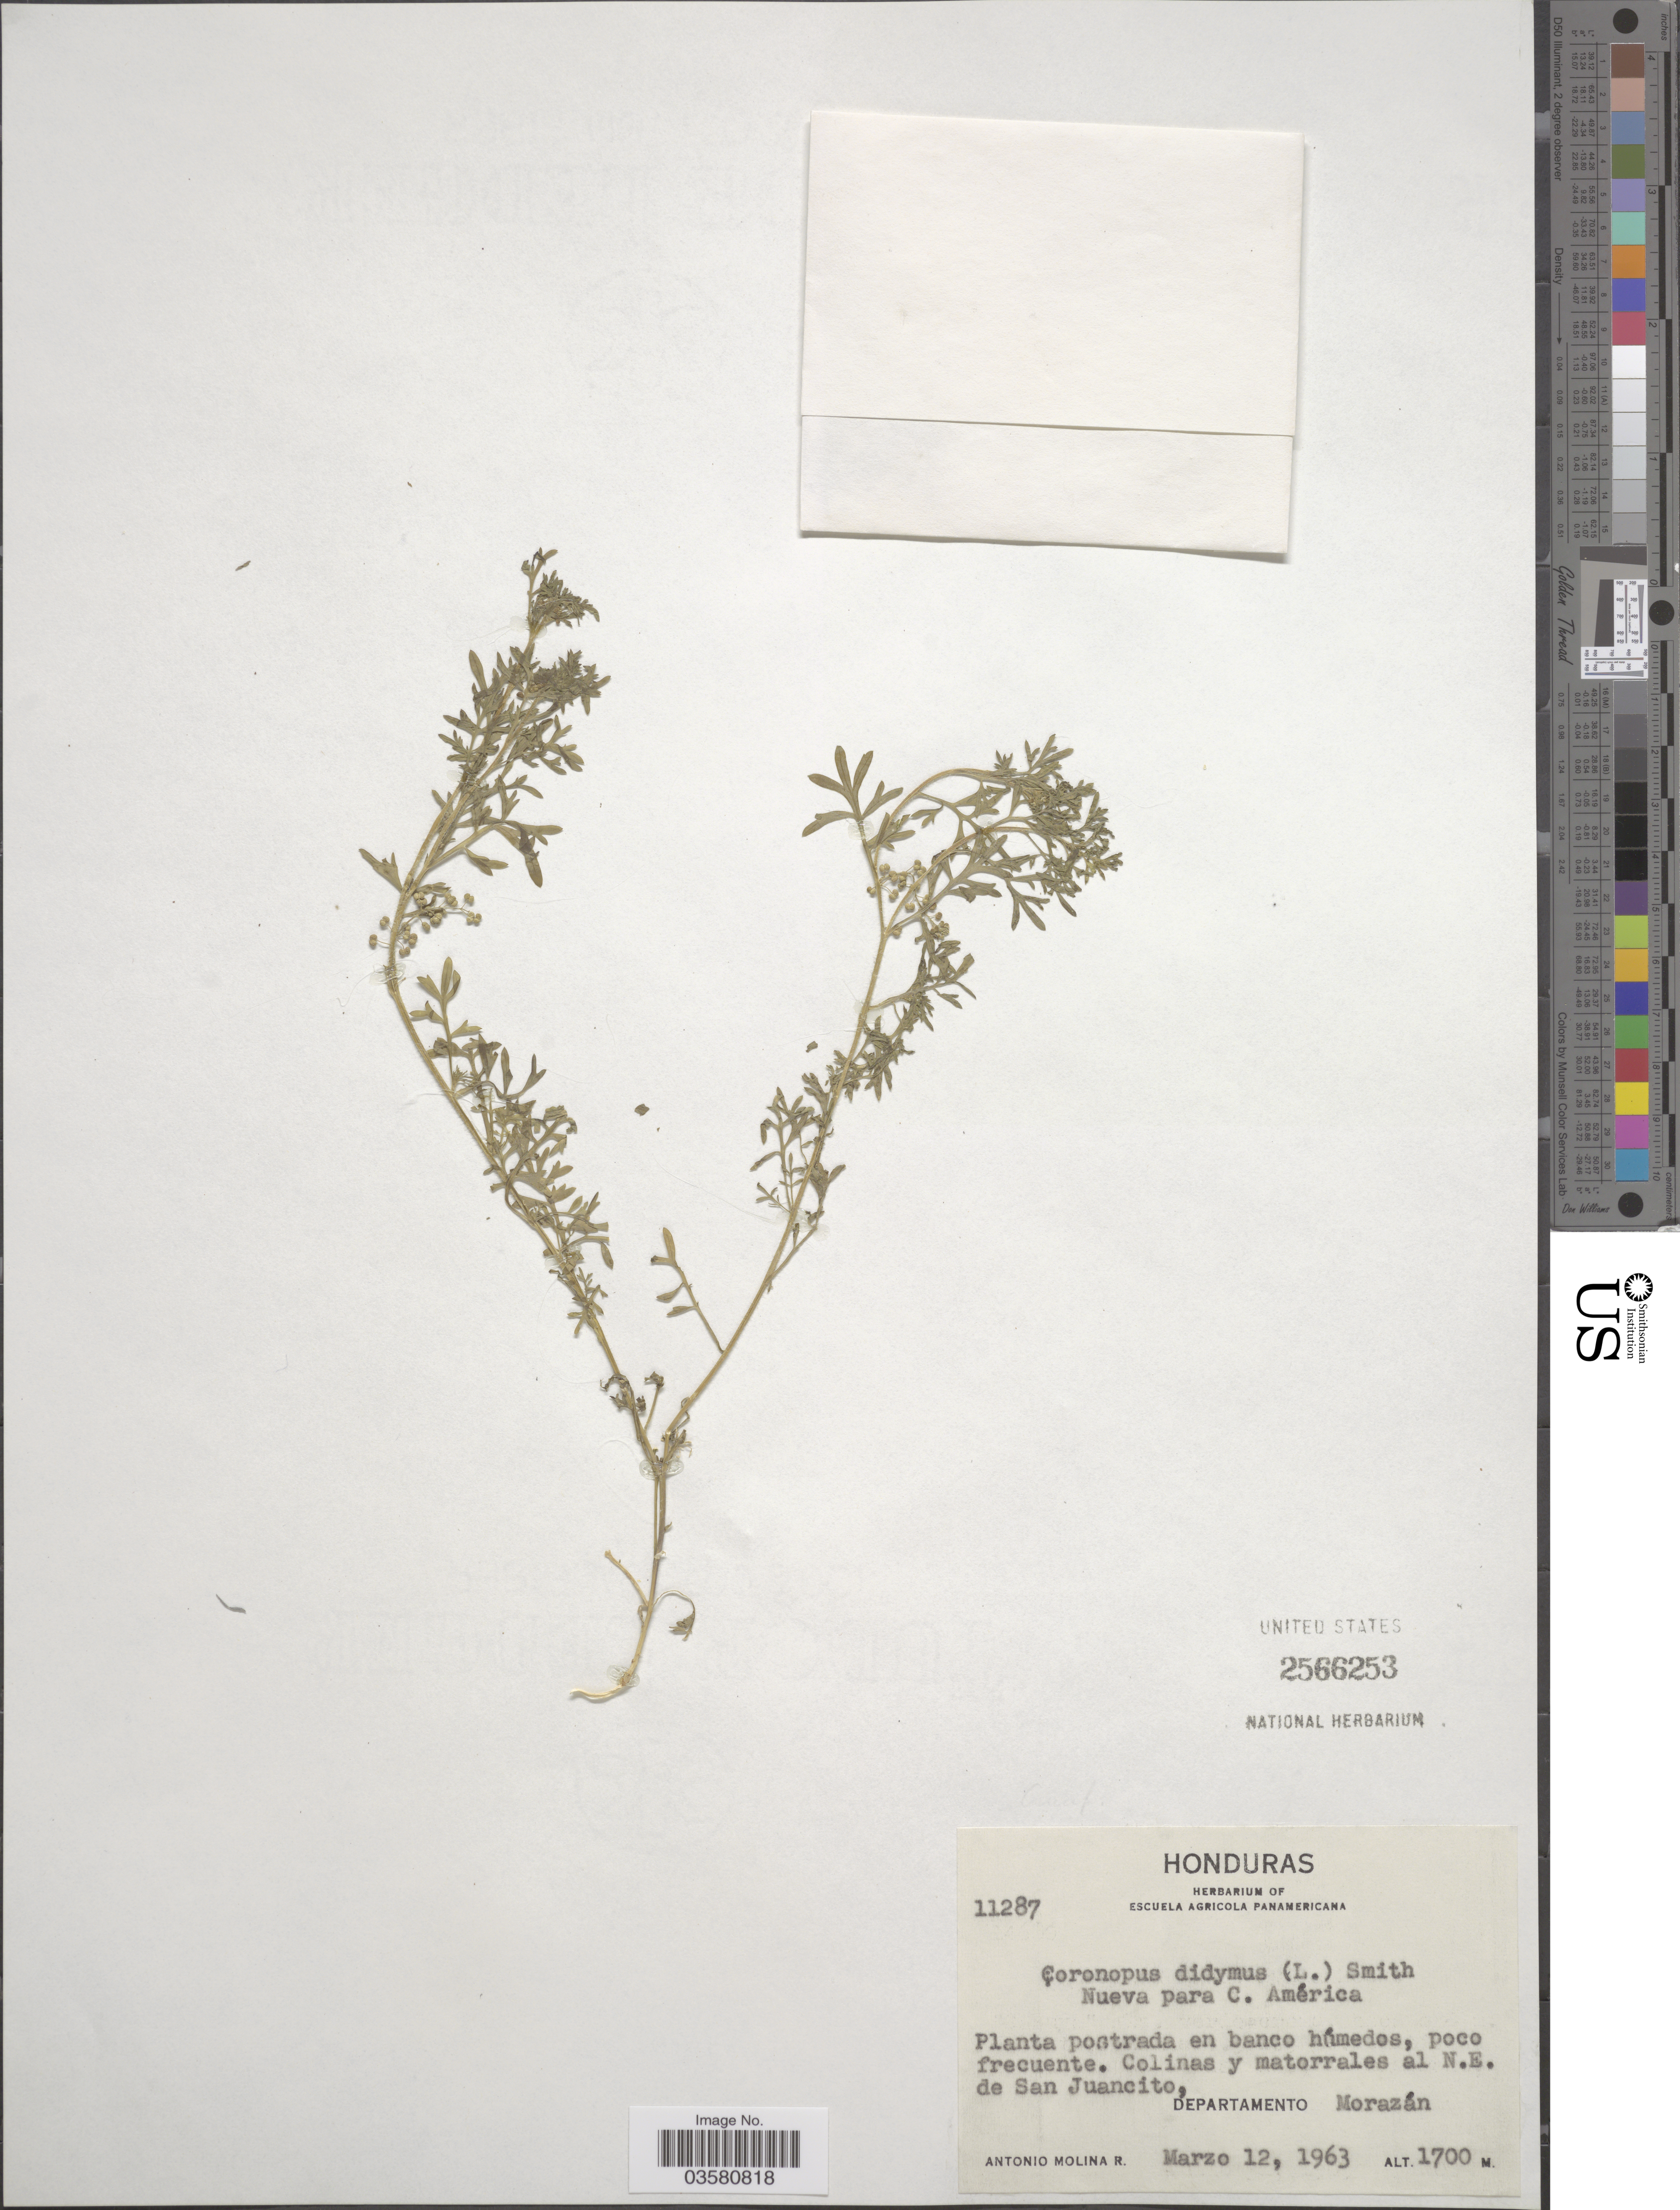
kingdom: Plantae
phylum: Tracheophyta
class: Magnoliopsida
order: Brassicales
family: Brassicaceae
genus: Lepidium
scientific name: Lepidium didymum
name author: L.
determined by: Strong, M. T., (US), Smithsonian Institution - National Museum of Natural History (UNITED STATES)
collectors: A. Molina R.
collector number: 11287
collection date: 1963-03-12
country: Honduras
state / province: Fco. Morazán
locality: Colinas y matorrales al N.E. de San Juancito, Departamento Morazán.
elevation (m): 1700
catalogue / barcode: US 2566253